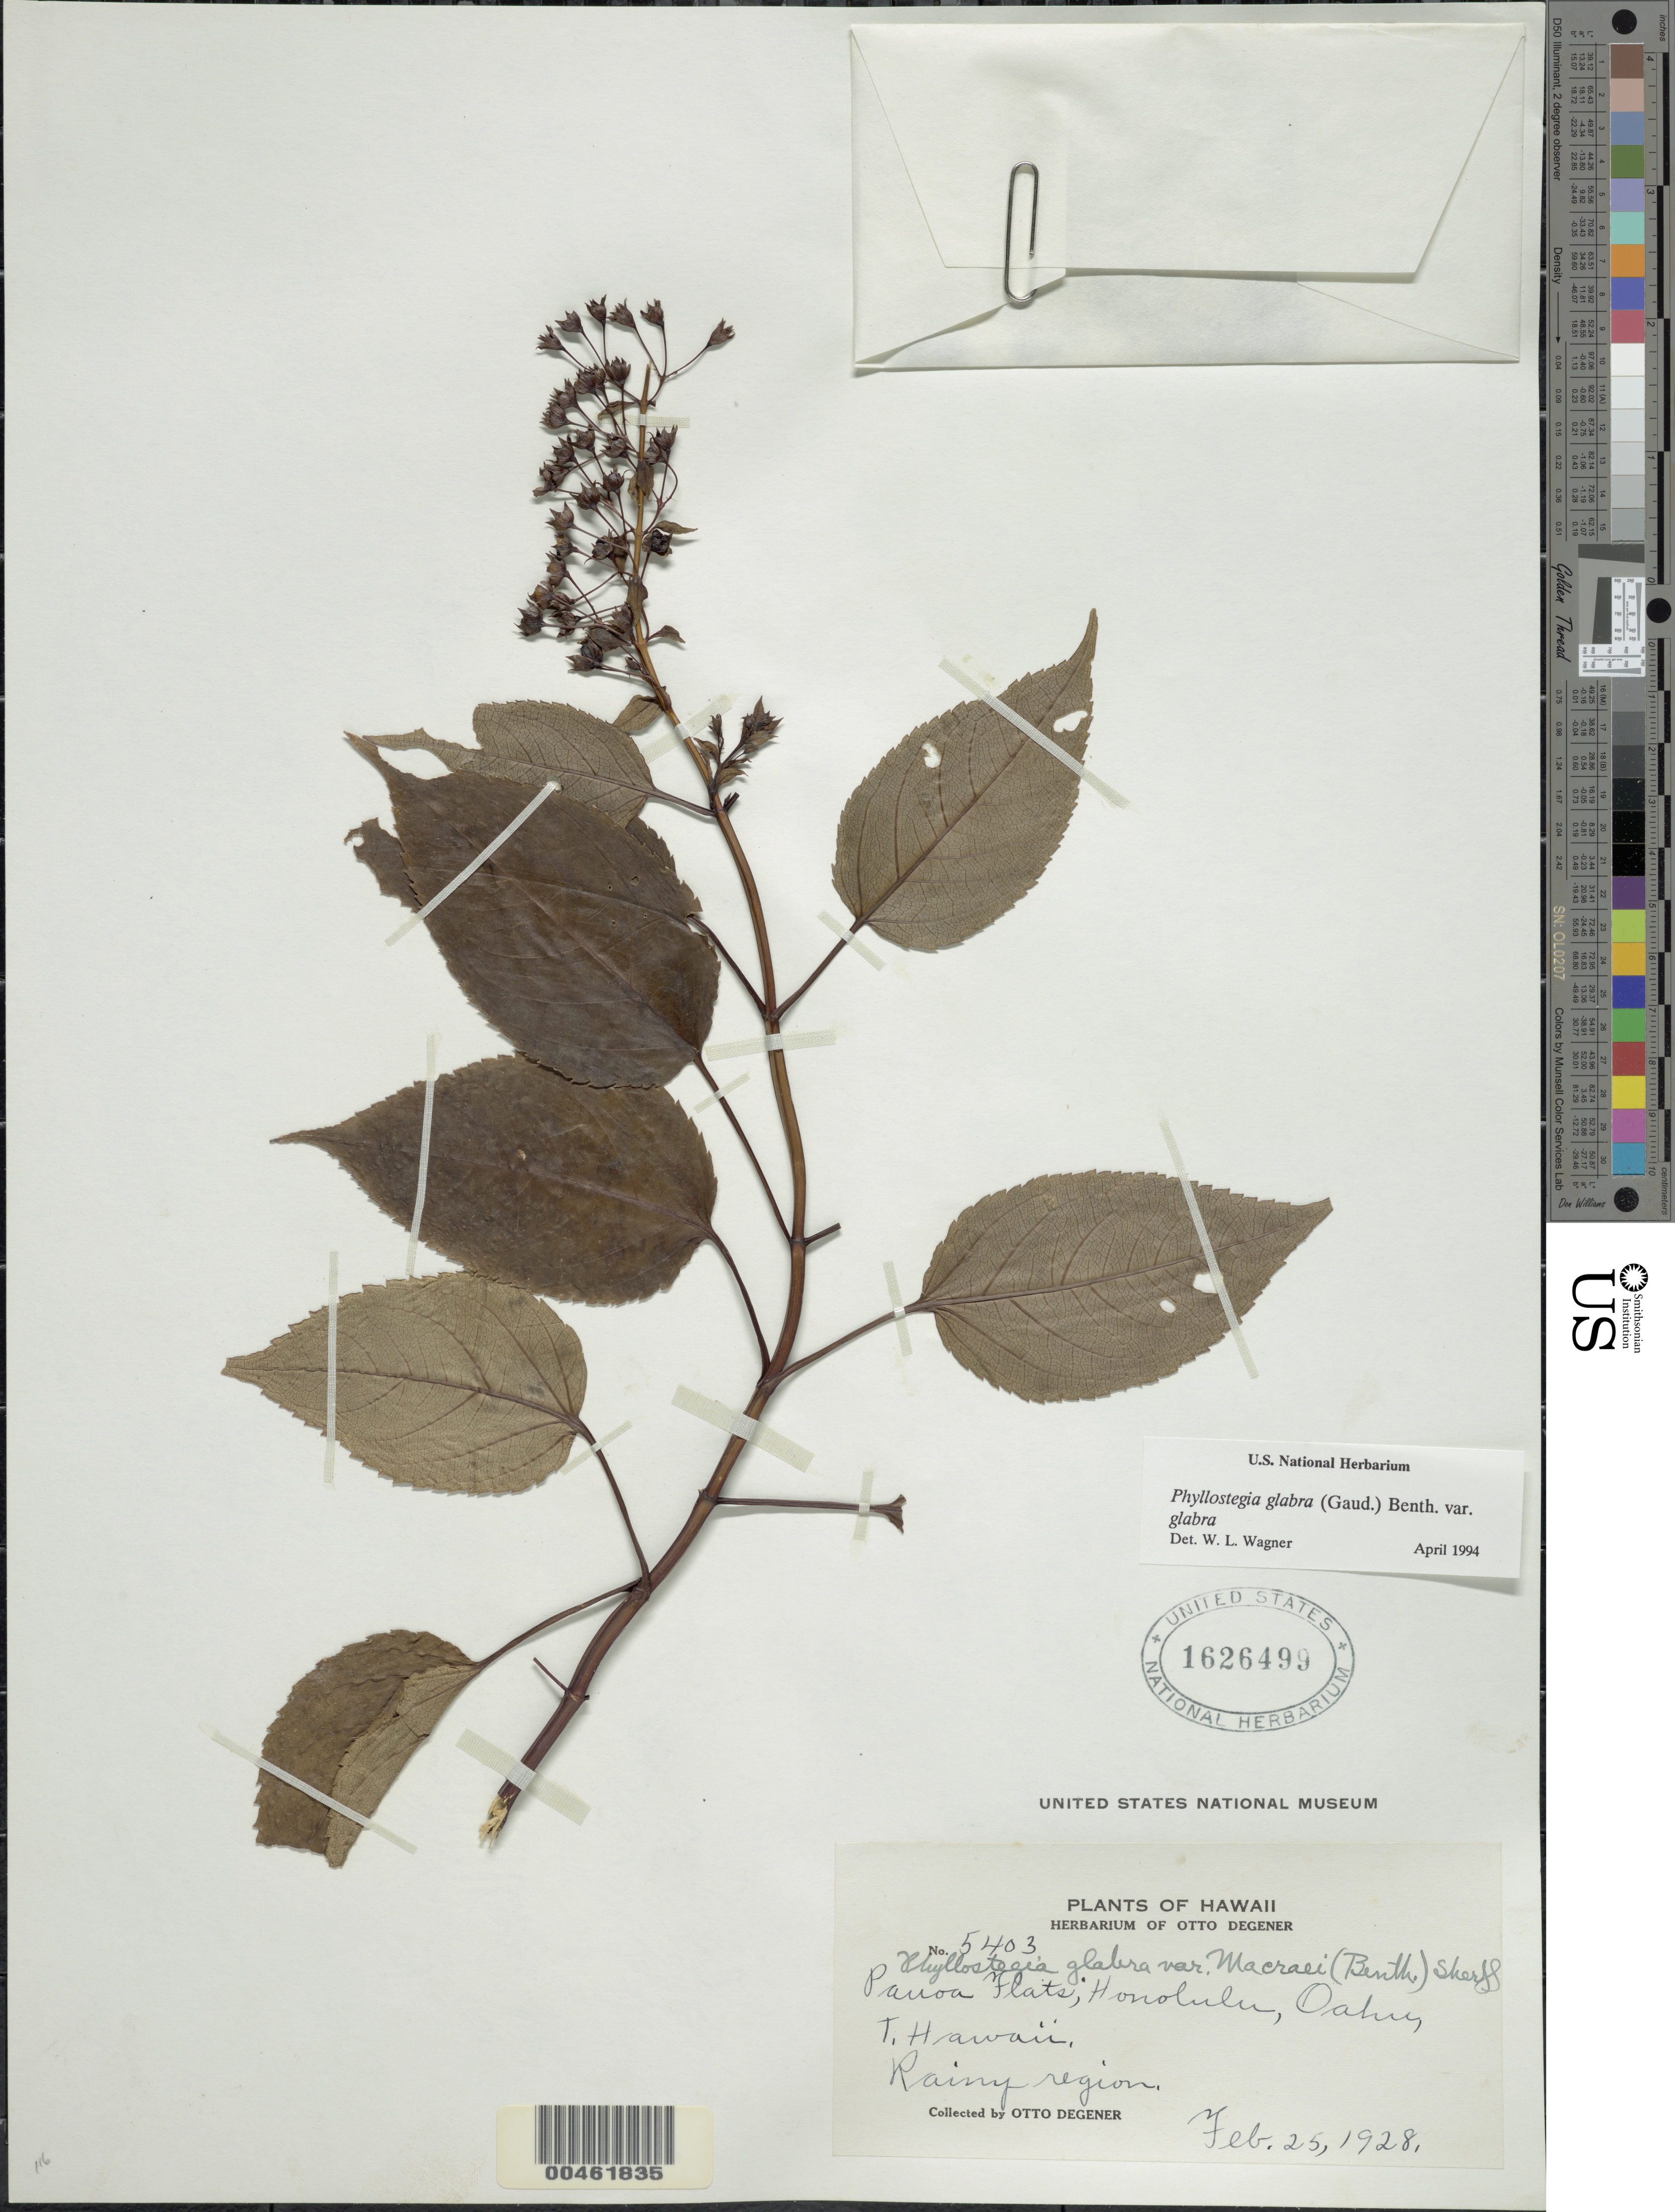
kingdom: Plantae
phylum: Tracheophyta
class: Magnoliopsida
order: Lamiales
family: Lamiaceae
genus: Phyllostegia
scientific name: Phyllostegia glabra var. glabra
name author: (Gaudich.) Benth.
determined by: Wagner, W. L., (BOT), Smithsonian Institution - National Museum of Natural History (UNITED STATES)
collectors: O. Degener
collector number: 5403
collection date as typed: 25 Feb 1928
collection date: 1928-02-25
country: United States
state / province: Hawaii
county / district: Honolulu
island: Oahu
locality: Pauoa Flats, Honolulu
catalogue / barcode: US 1626499